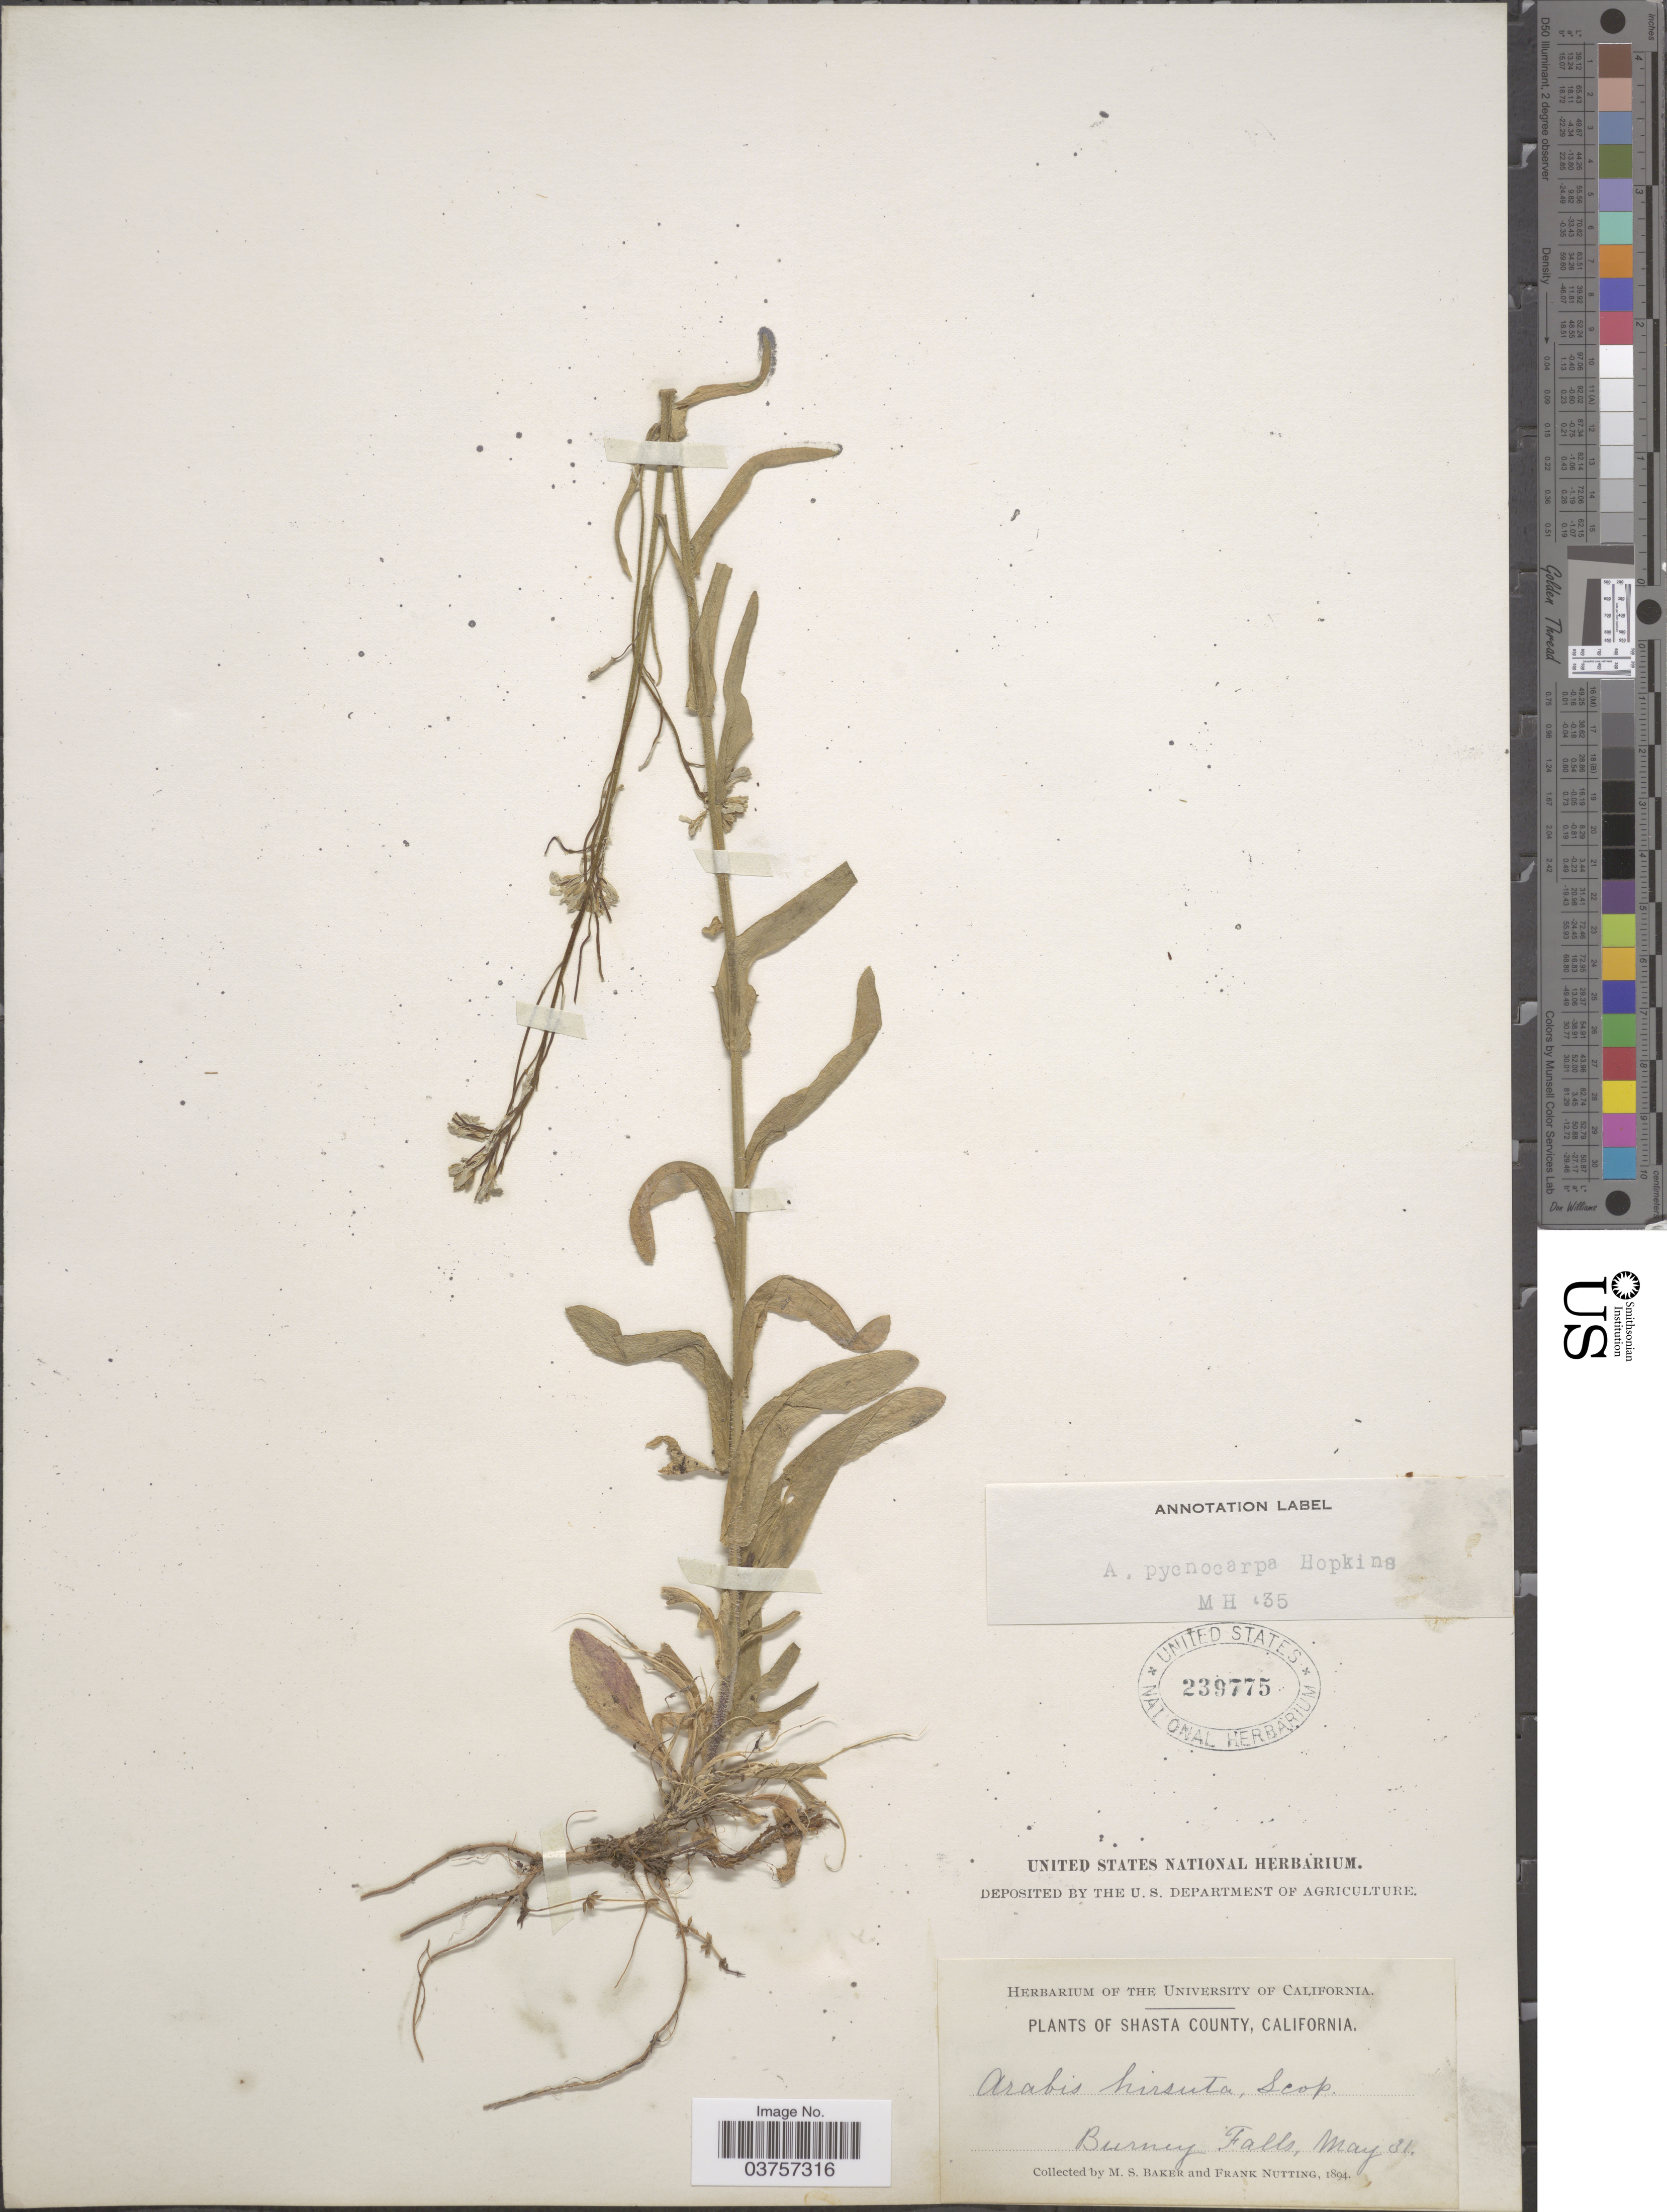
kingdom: Plantae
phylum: Tracheophyta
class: Magnoliopsida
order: Brassicales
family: Brassicaceae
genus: Arabis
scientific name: Arabis hirsuta var. pycnocarpa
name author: M. Hopkins & Rollins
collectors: M. S. Baker & F. Nutting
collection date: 1894-05-31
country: United States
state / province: California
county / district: Shasta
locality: Shasta County; Burney Falls.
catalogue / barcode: US 239775